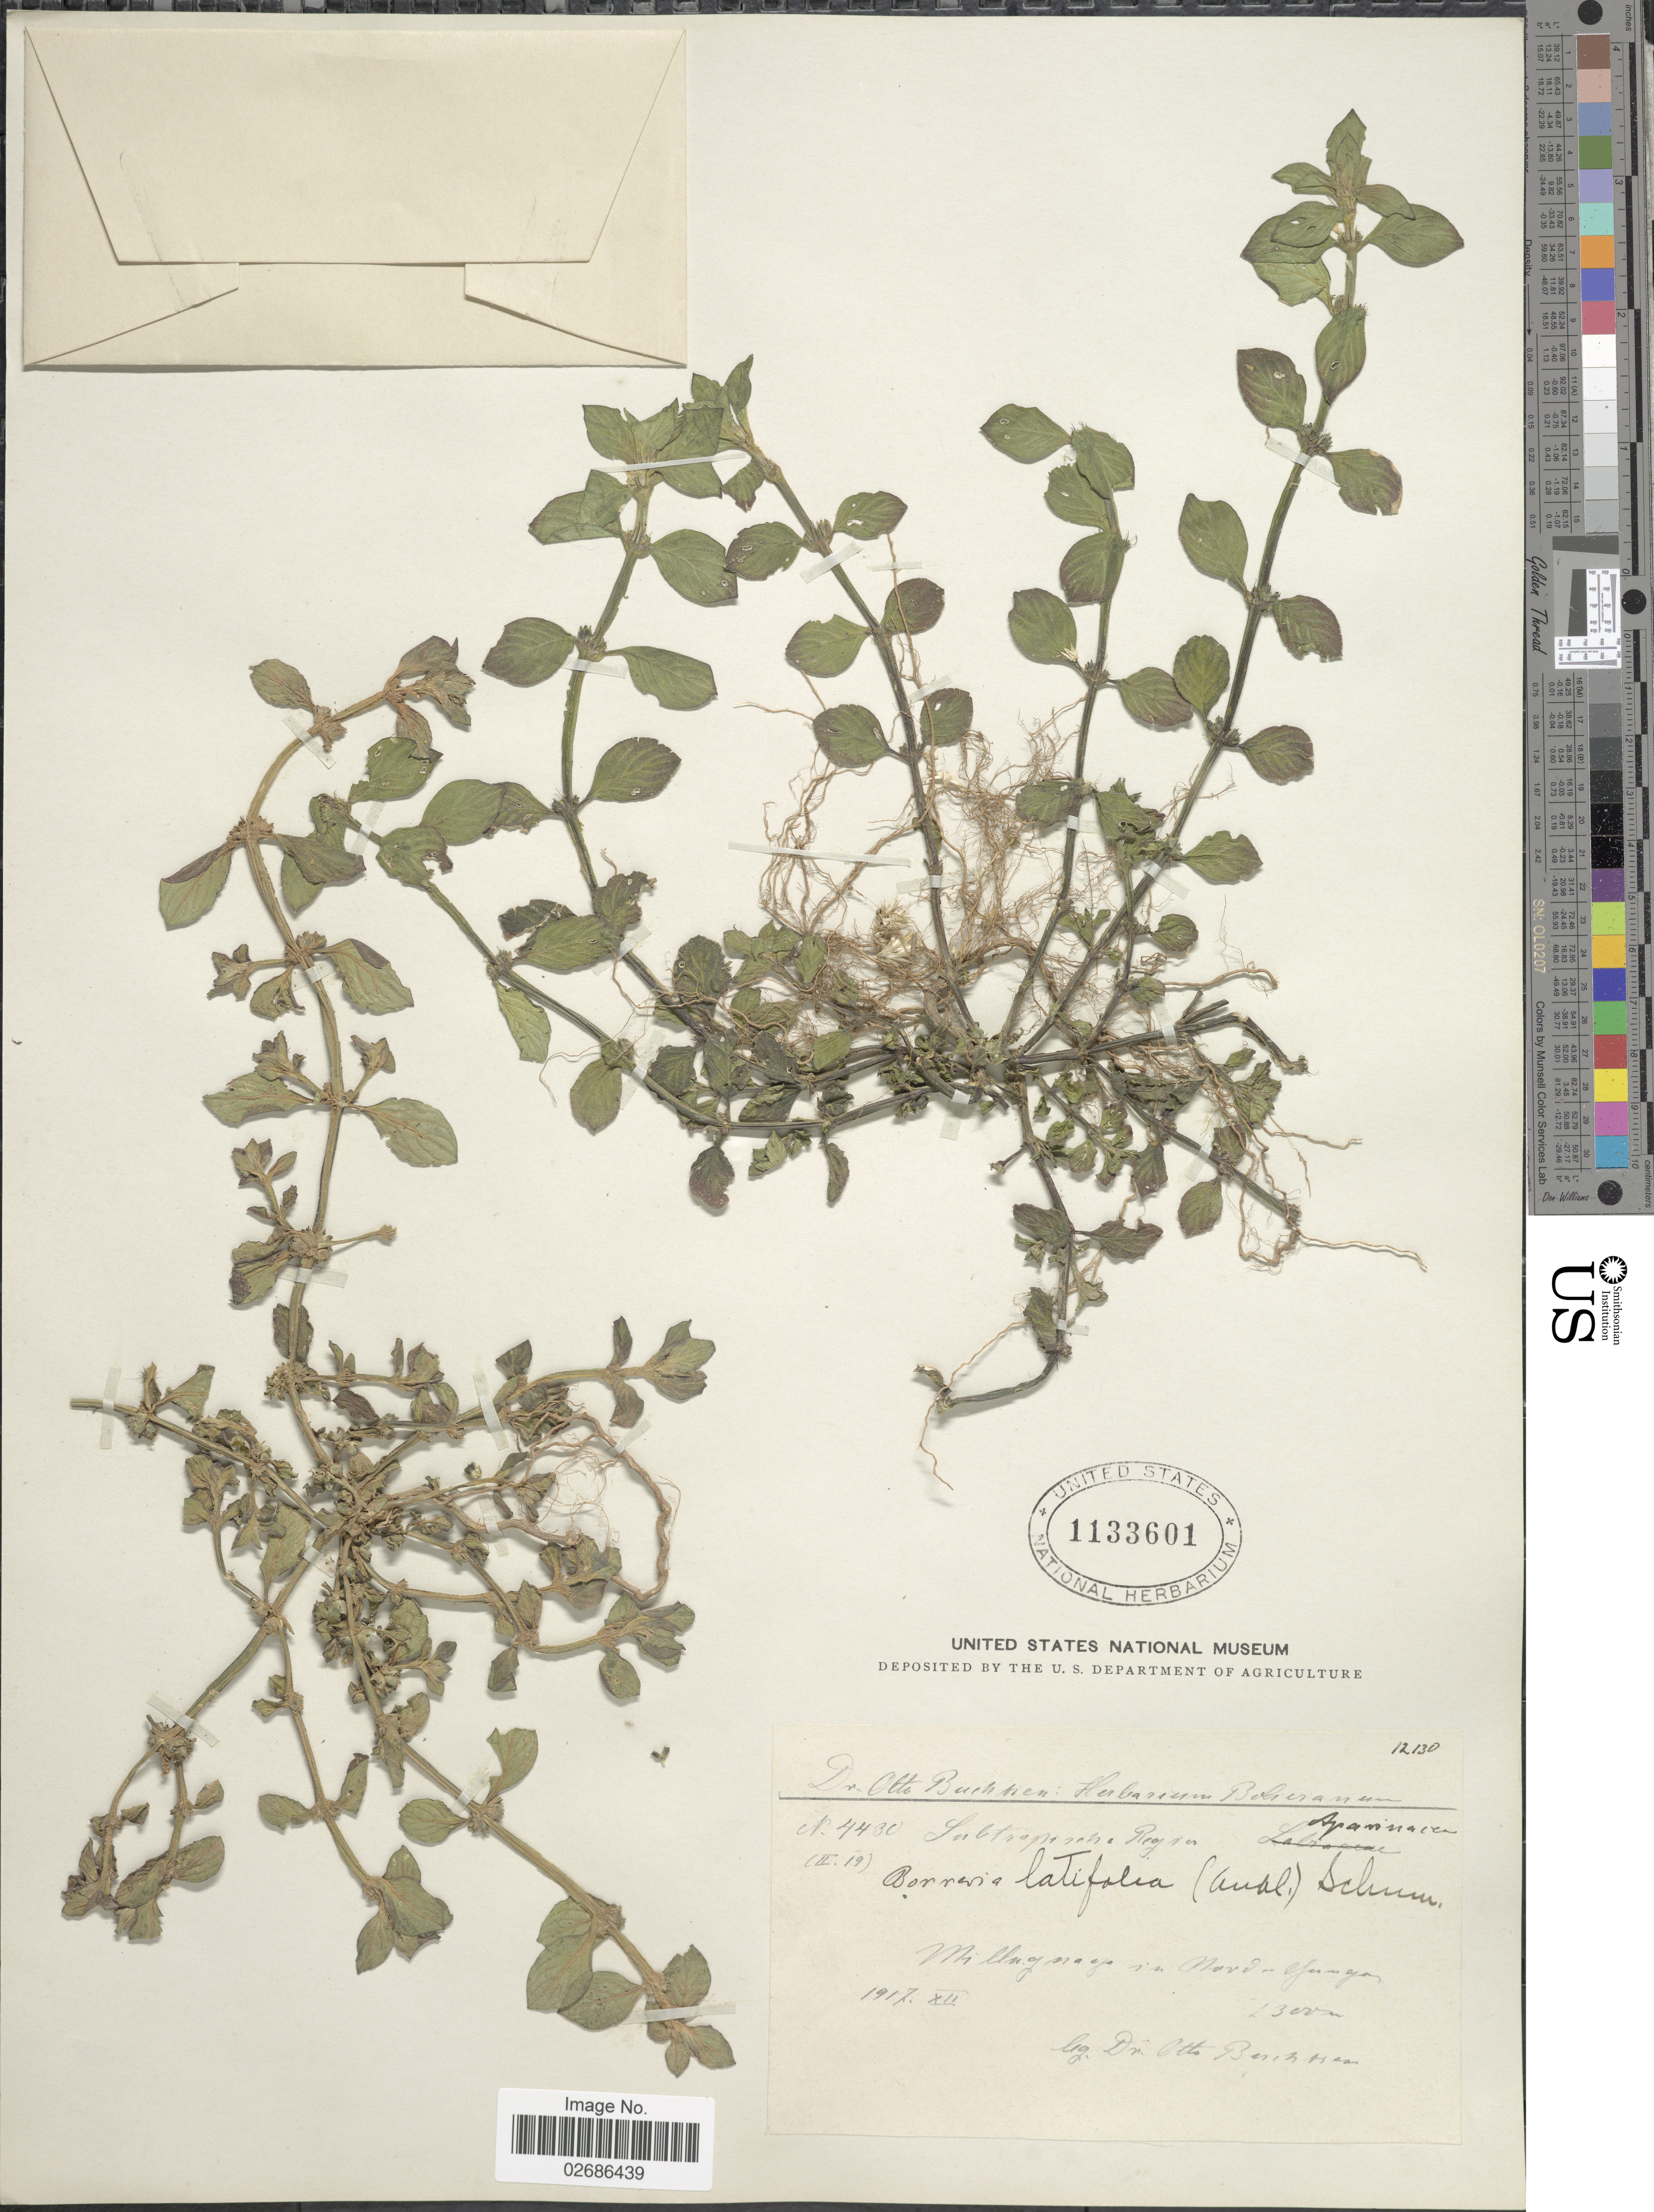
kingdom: Plantae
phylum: Tracheophyta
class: Magnoliopsida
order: Gentianales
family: Rubiaceae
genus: Borreria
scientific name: Borreria latifolia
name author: (Aubl.) K. Schum.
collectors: O. Buchtien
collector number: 4430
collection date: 1917-12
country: Bolivia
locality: Subtropische Region. Milluguaya in Nord Yungas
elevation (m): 1300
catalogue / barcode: US 1133601